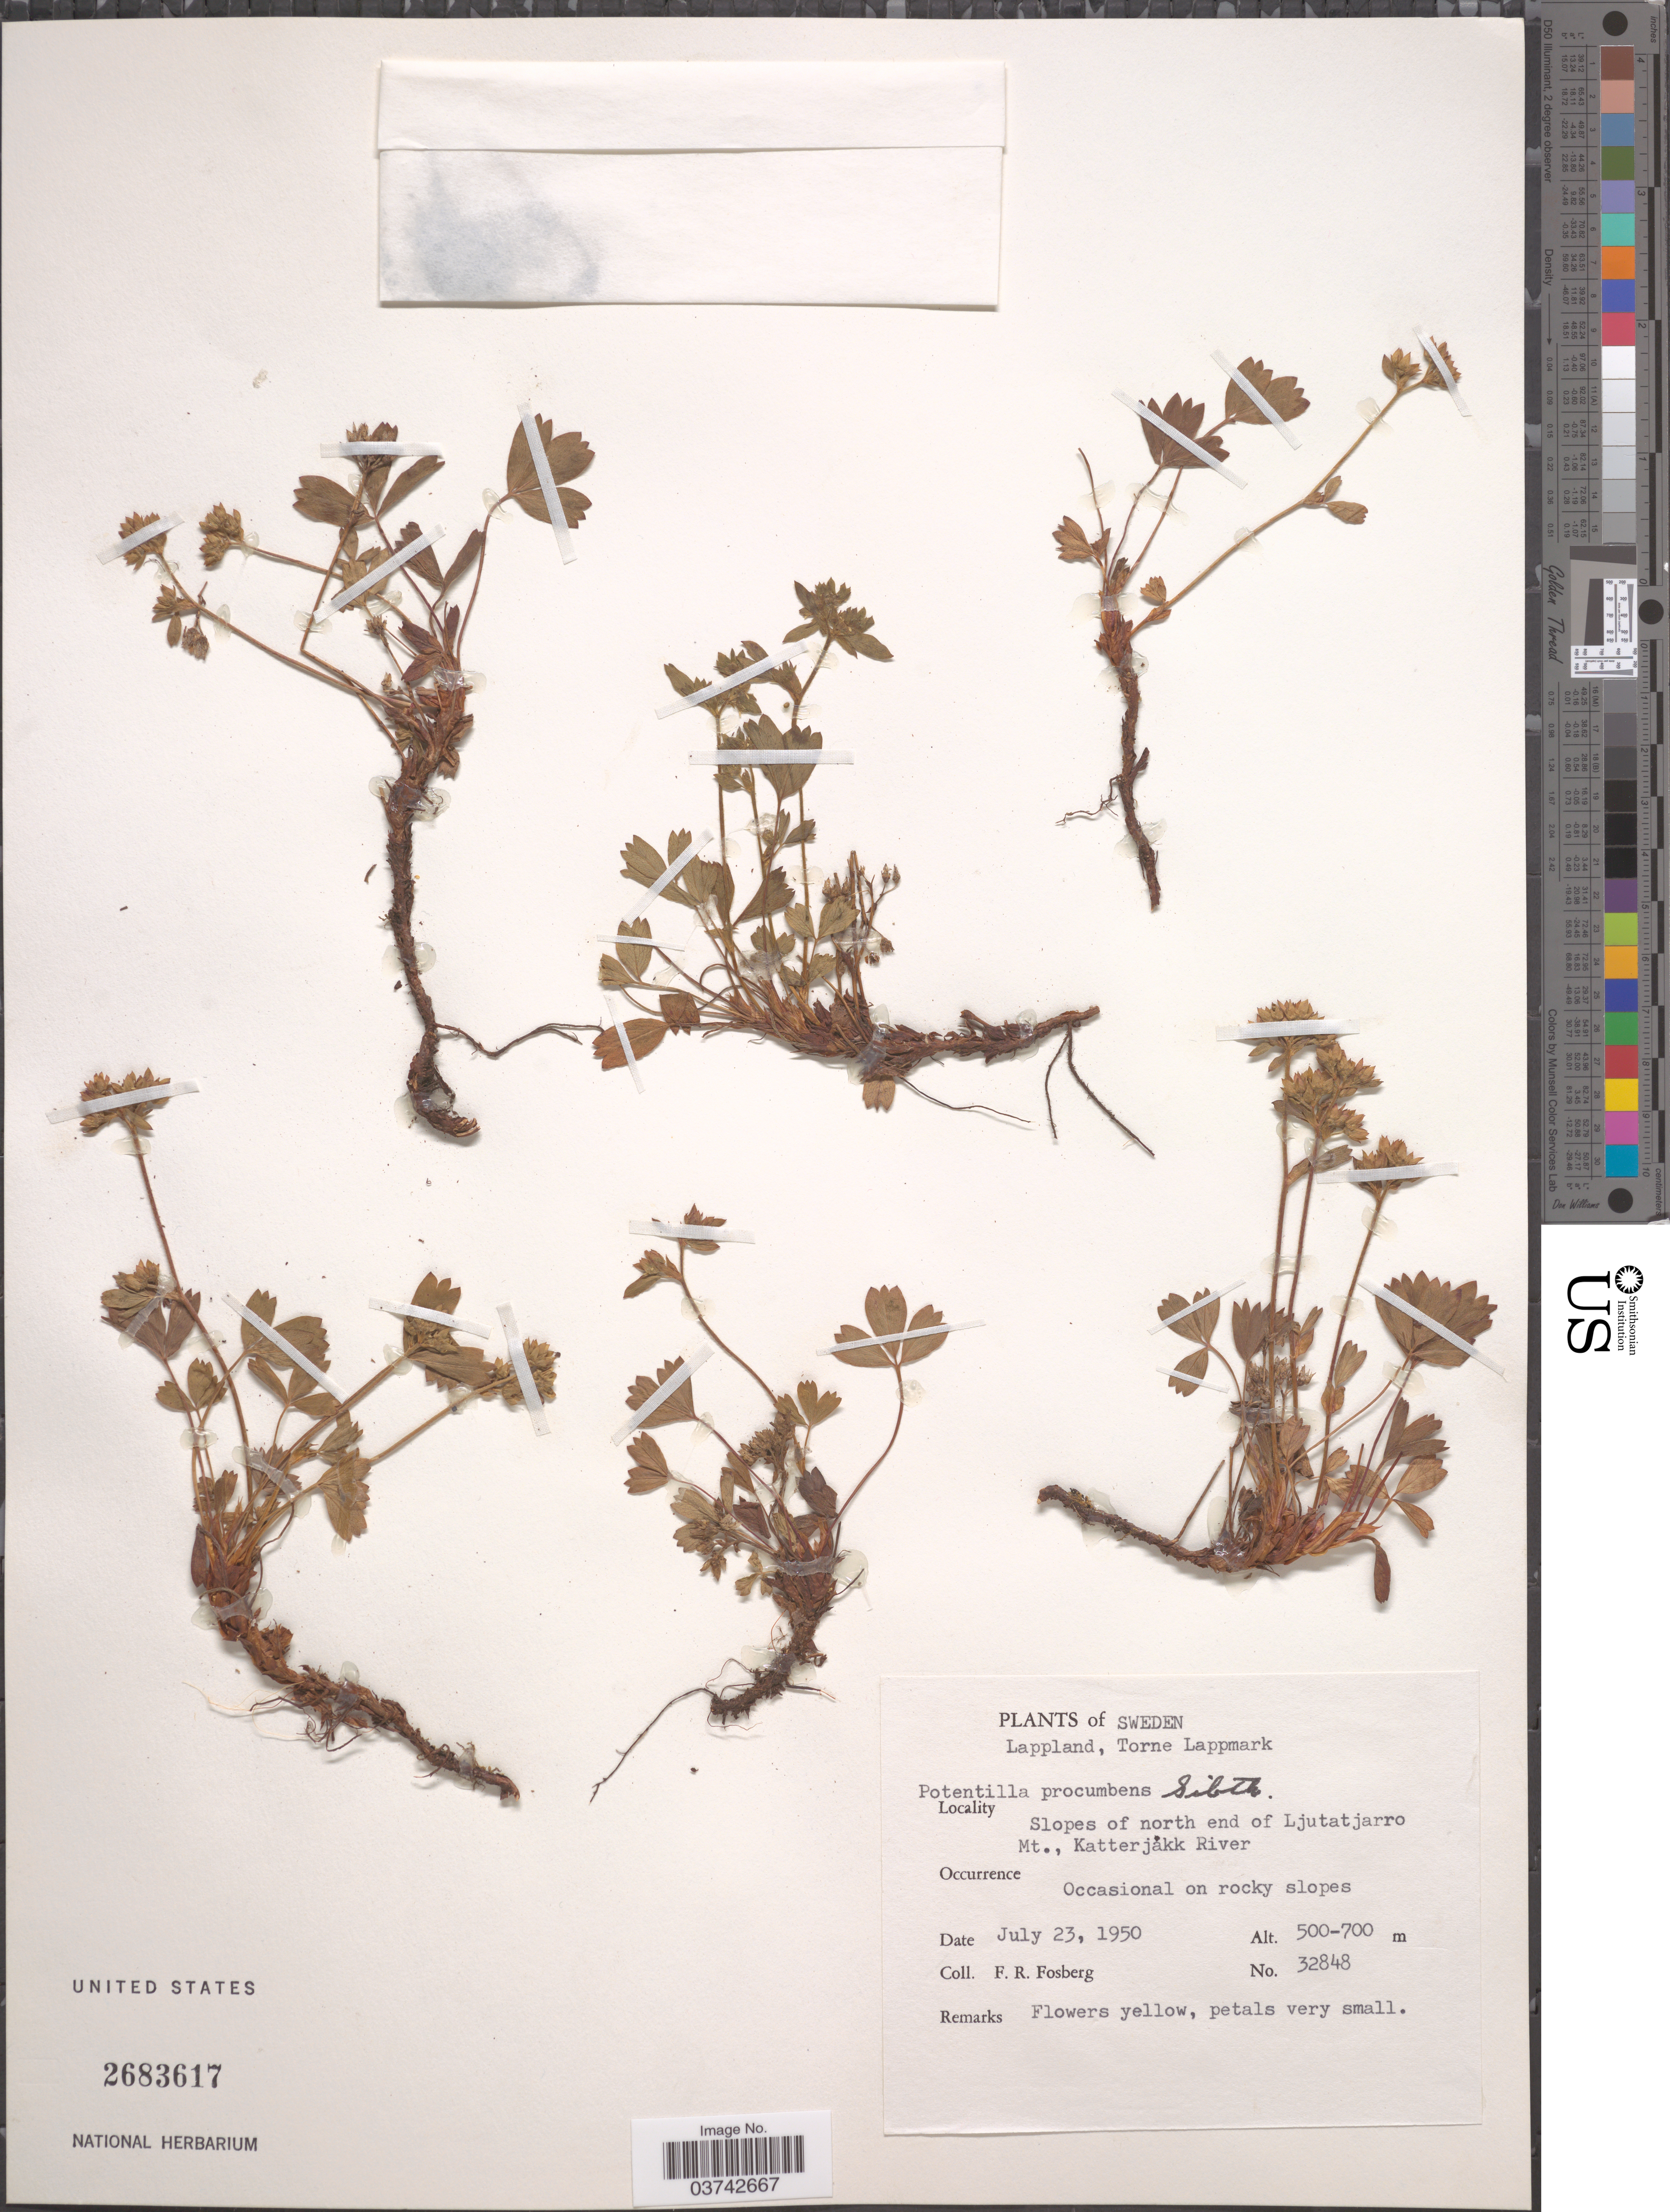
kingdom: Plantae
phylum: Tracheophyta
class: Magnoliopsida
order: Rosales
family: Rosaceae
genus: Potentilla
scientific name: Potentilla procumbens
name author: Sibth.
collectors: F. R. Fosberg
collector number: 32848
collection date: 1950-07-23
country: Sweden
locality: Lappland, Torne Lappmark. Slopes of north end of Ljutatjarro Mt., Katterjakk River.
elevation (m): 500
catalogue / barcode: US 2683617